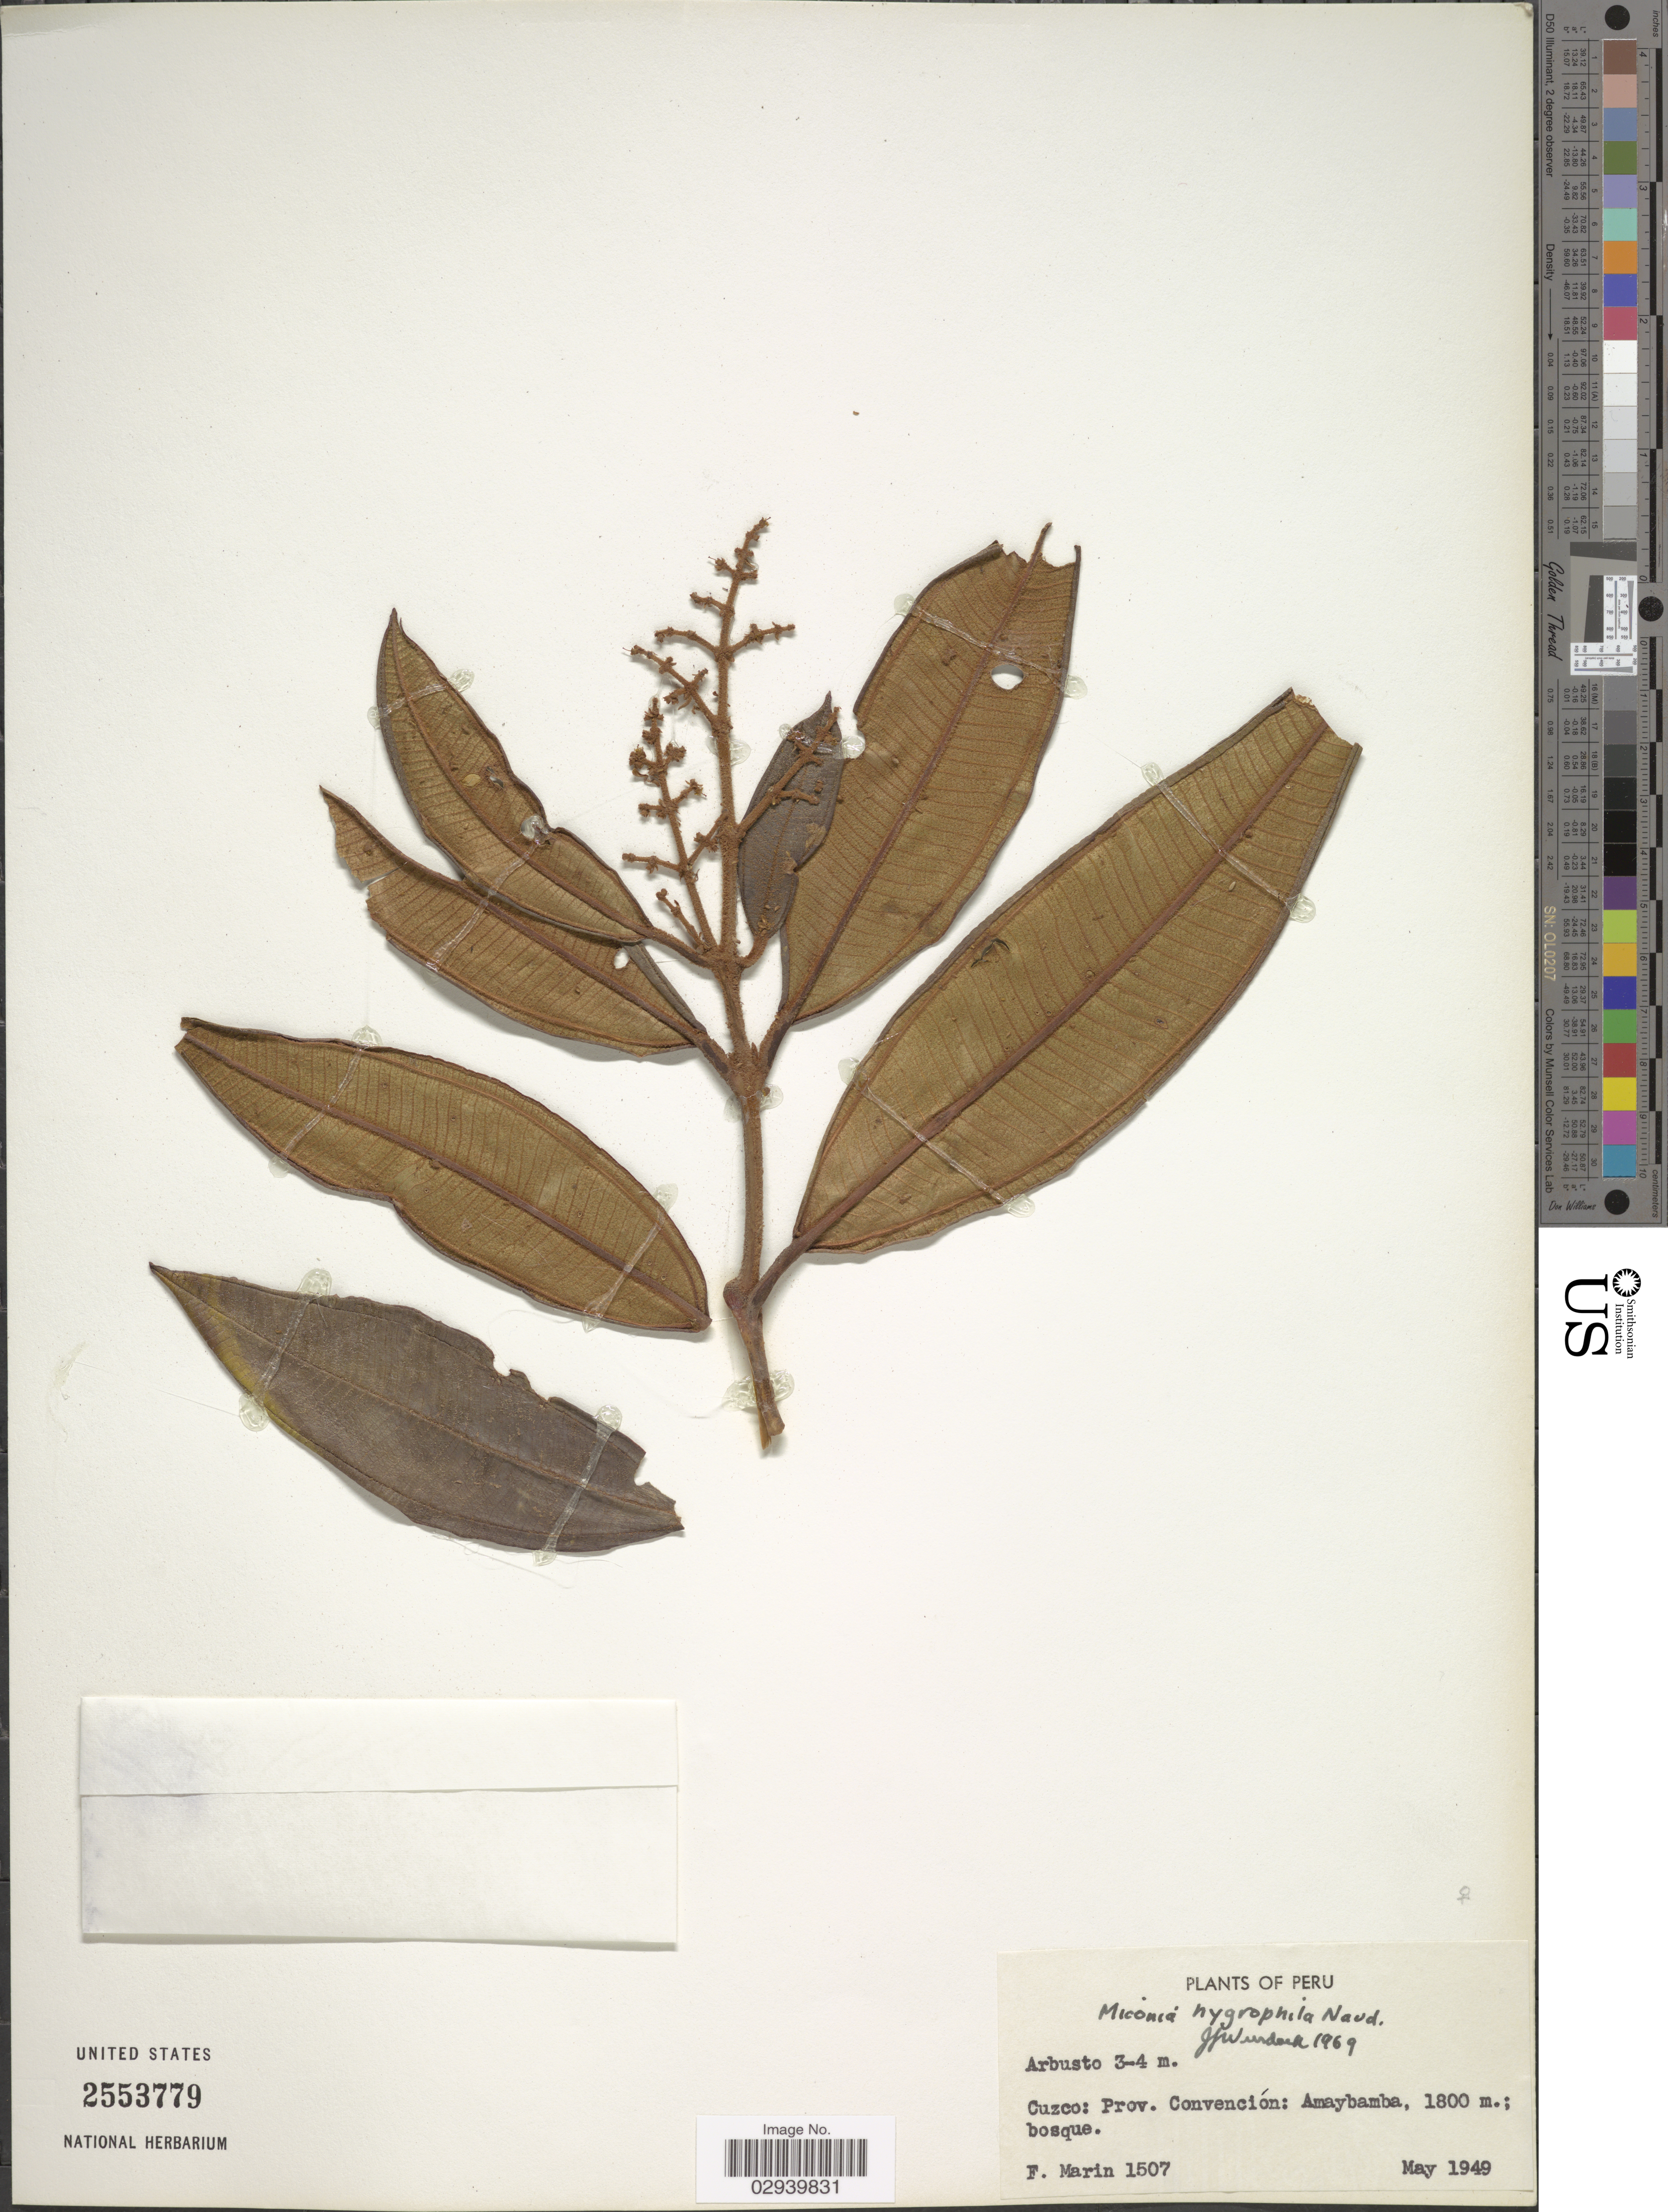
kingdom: Plantae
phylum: Tracheophyta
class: Magnoliopsida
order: Myrtales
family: Melastomataceae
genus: Miconia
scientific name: Miconia hygrophila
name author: Naudin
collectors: F. Marin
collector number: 1507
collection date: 1949-05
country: Peru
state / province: Cusco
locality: Cuzco: Prov. Convención: Amaybamba.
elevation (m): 1800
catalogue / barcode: US 2553779